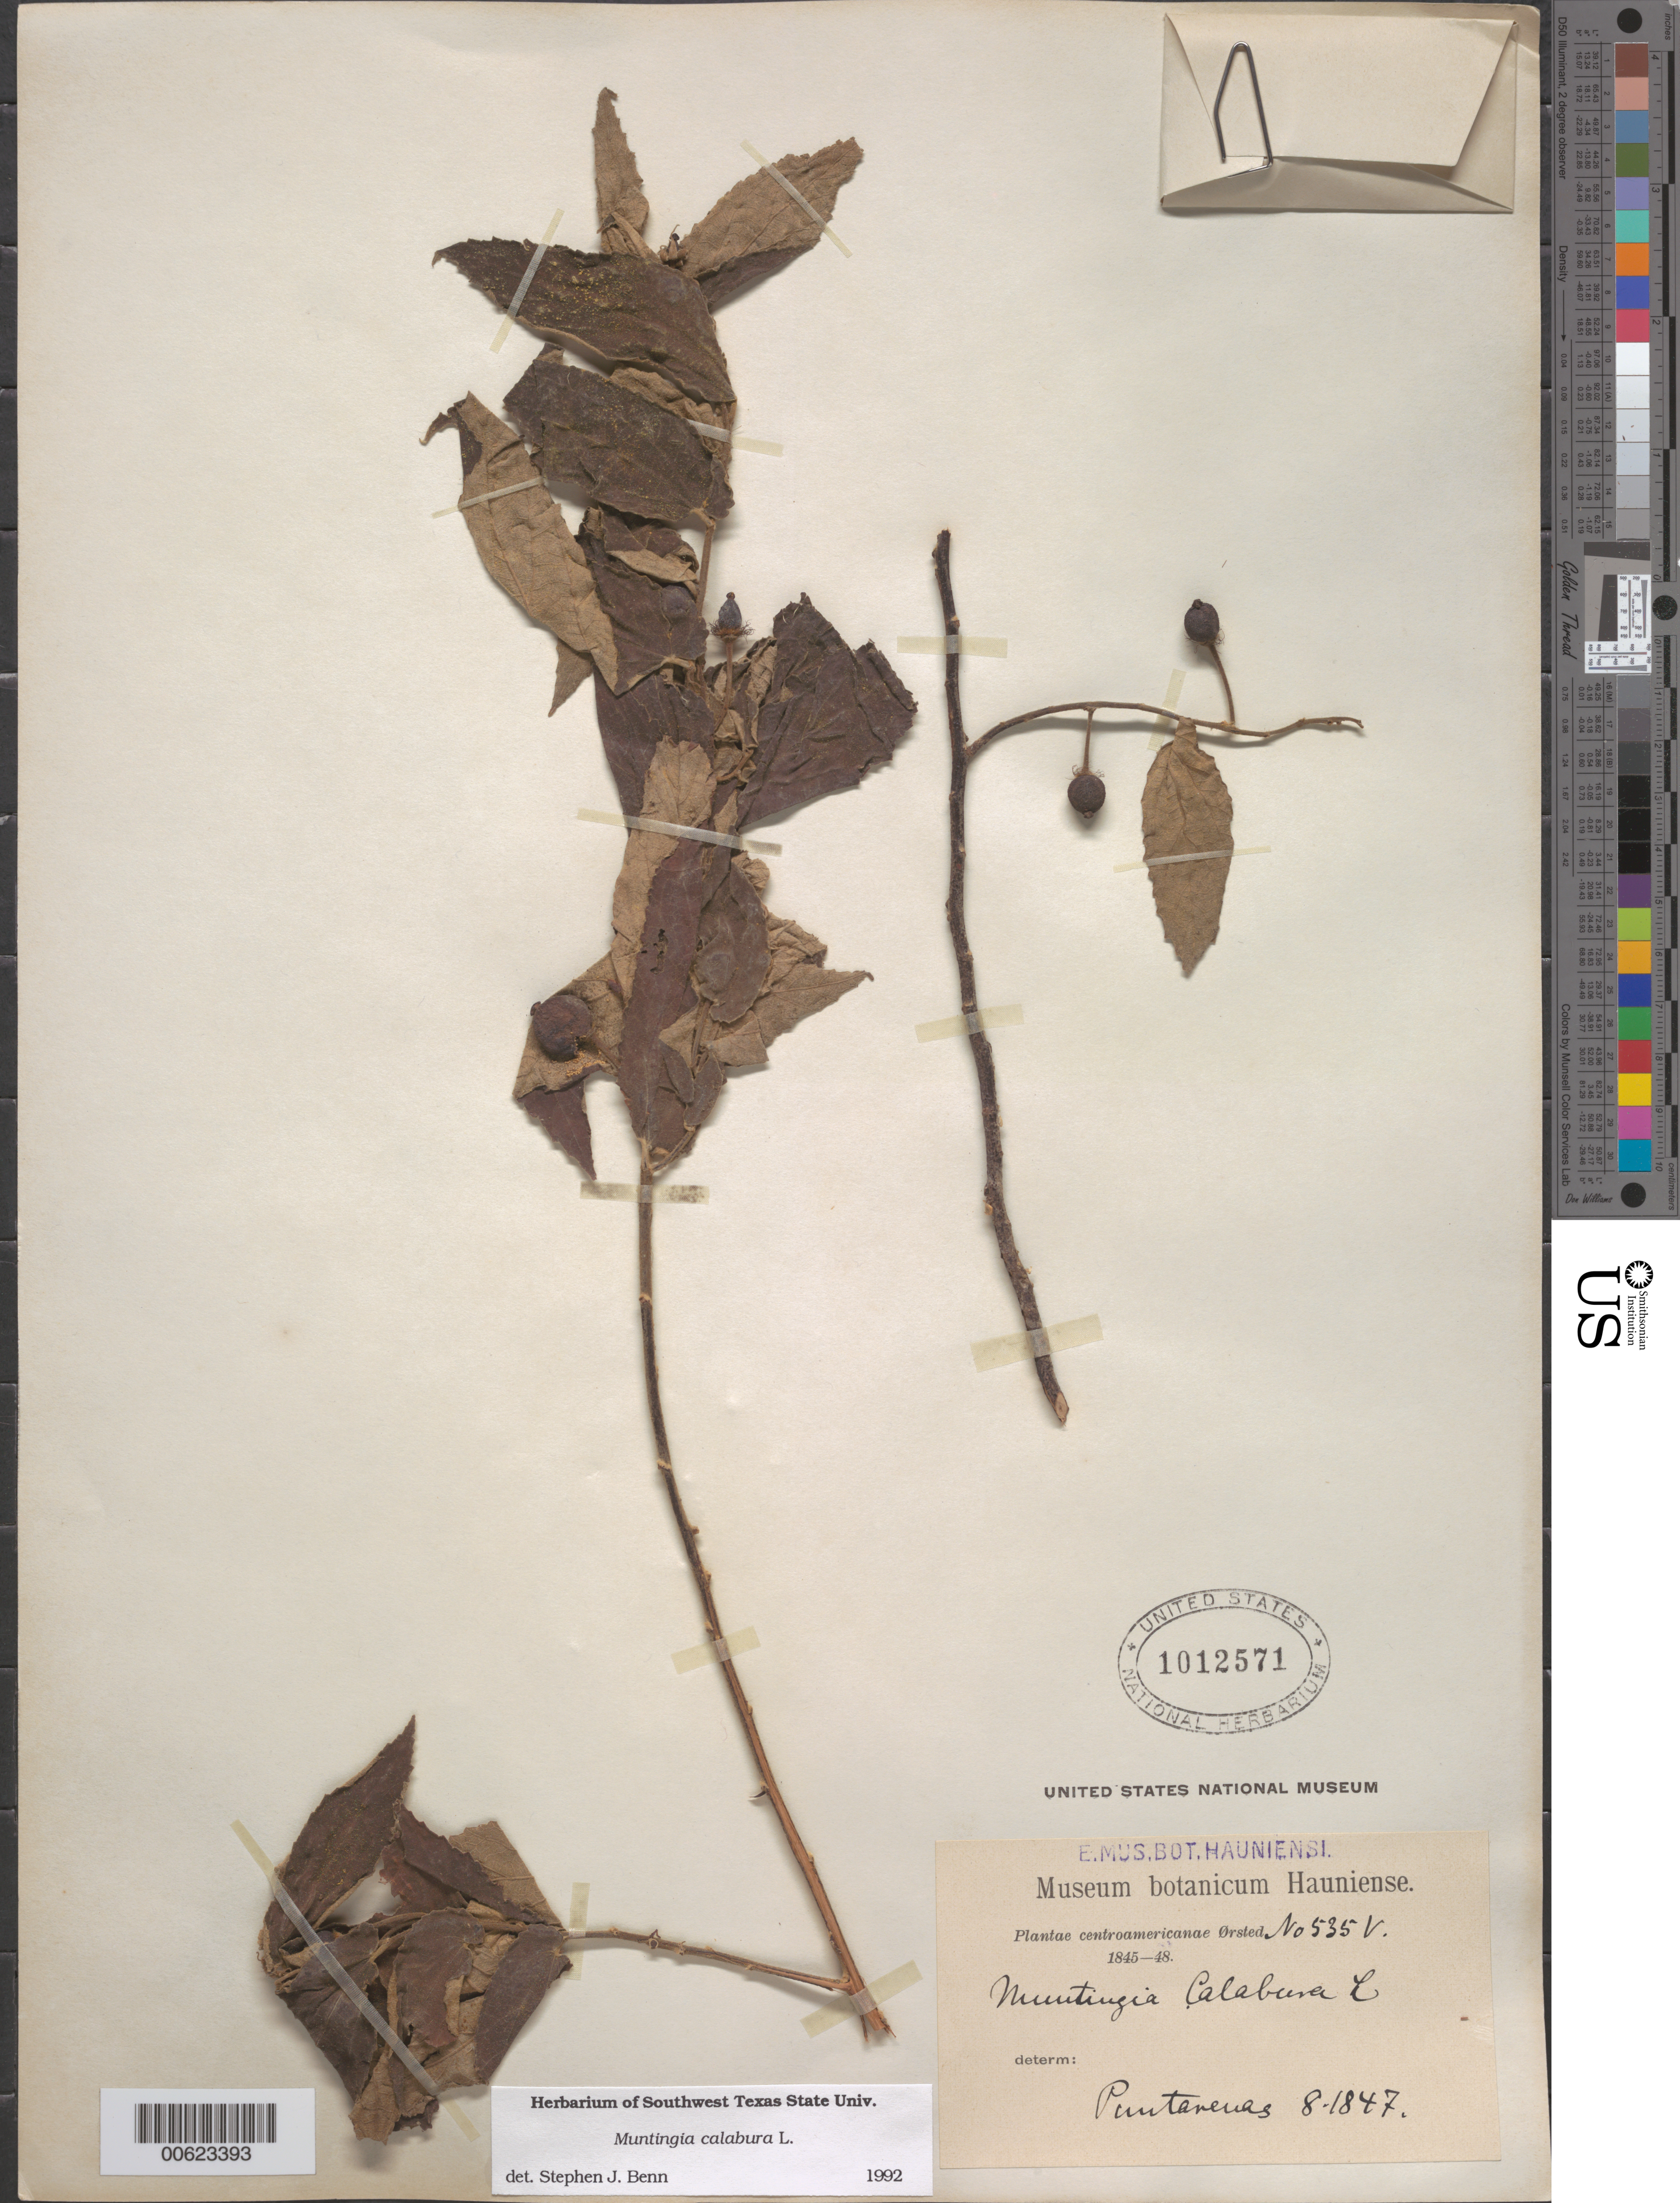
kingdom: Plantae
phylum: Tracheophyta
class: Magnoliopsida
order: Malvales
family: Muntingiaceae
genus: Muntingia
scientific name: Muntingia calabura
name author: L.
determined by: Benn, S. J.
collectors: A. S. Oersted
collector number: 535V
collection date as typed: Aug 1847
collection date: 1847-08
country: Costa Rica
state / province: Puntarenas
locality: Sine loc.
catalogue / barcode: US 1012571